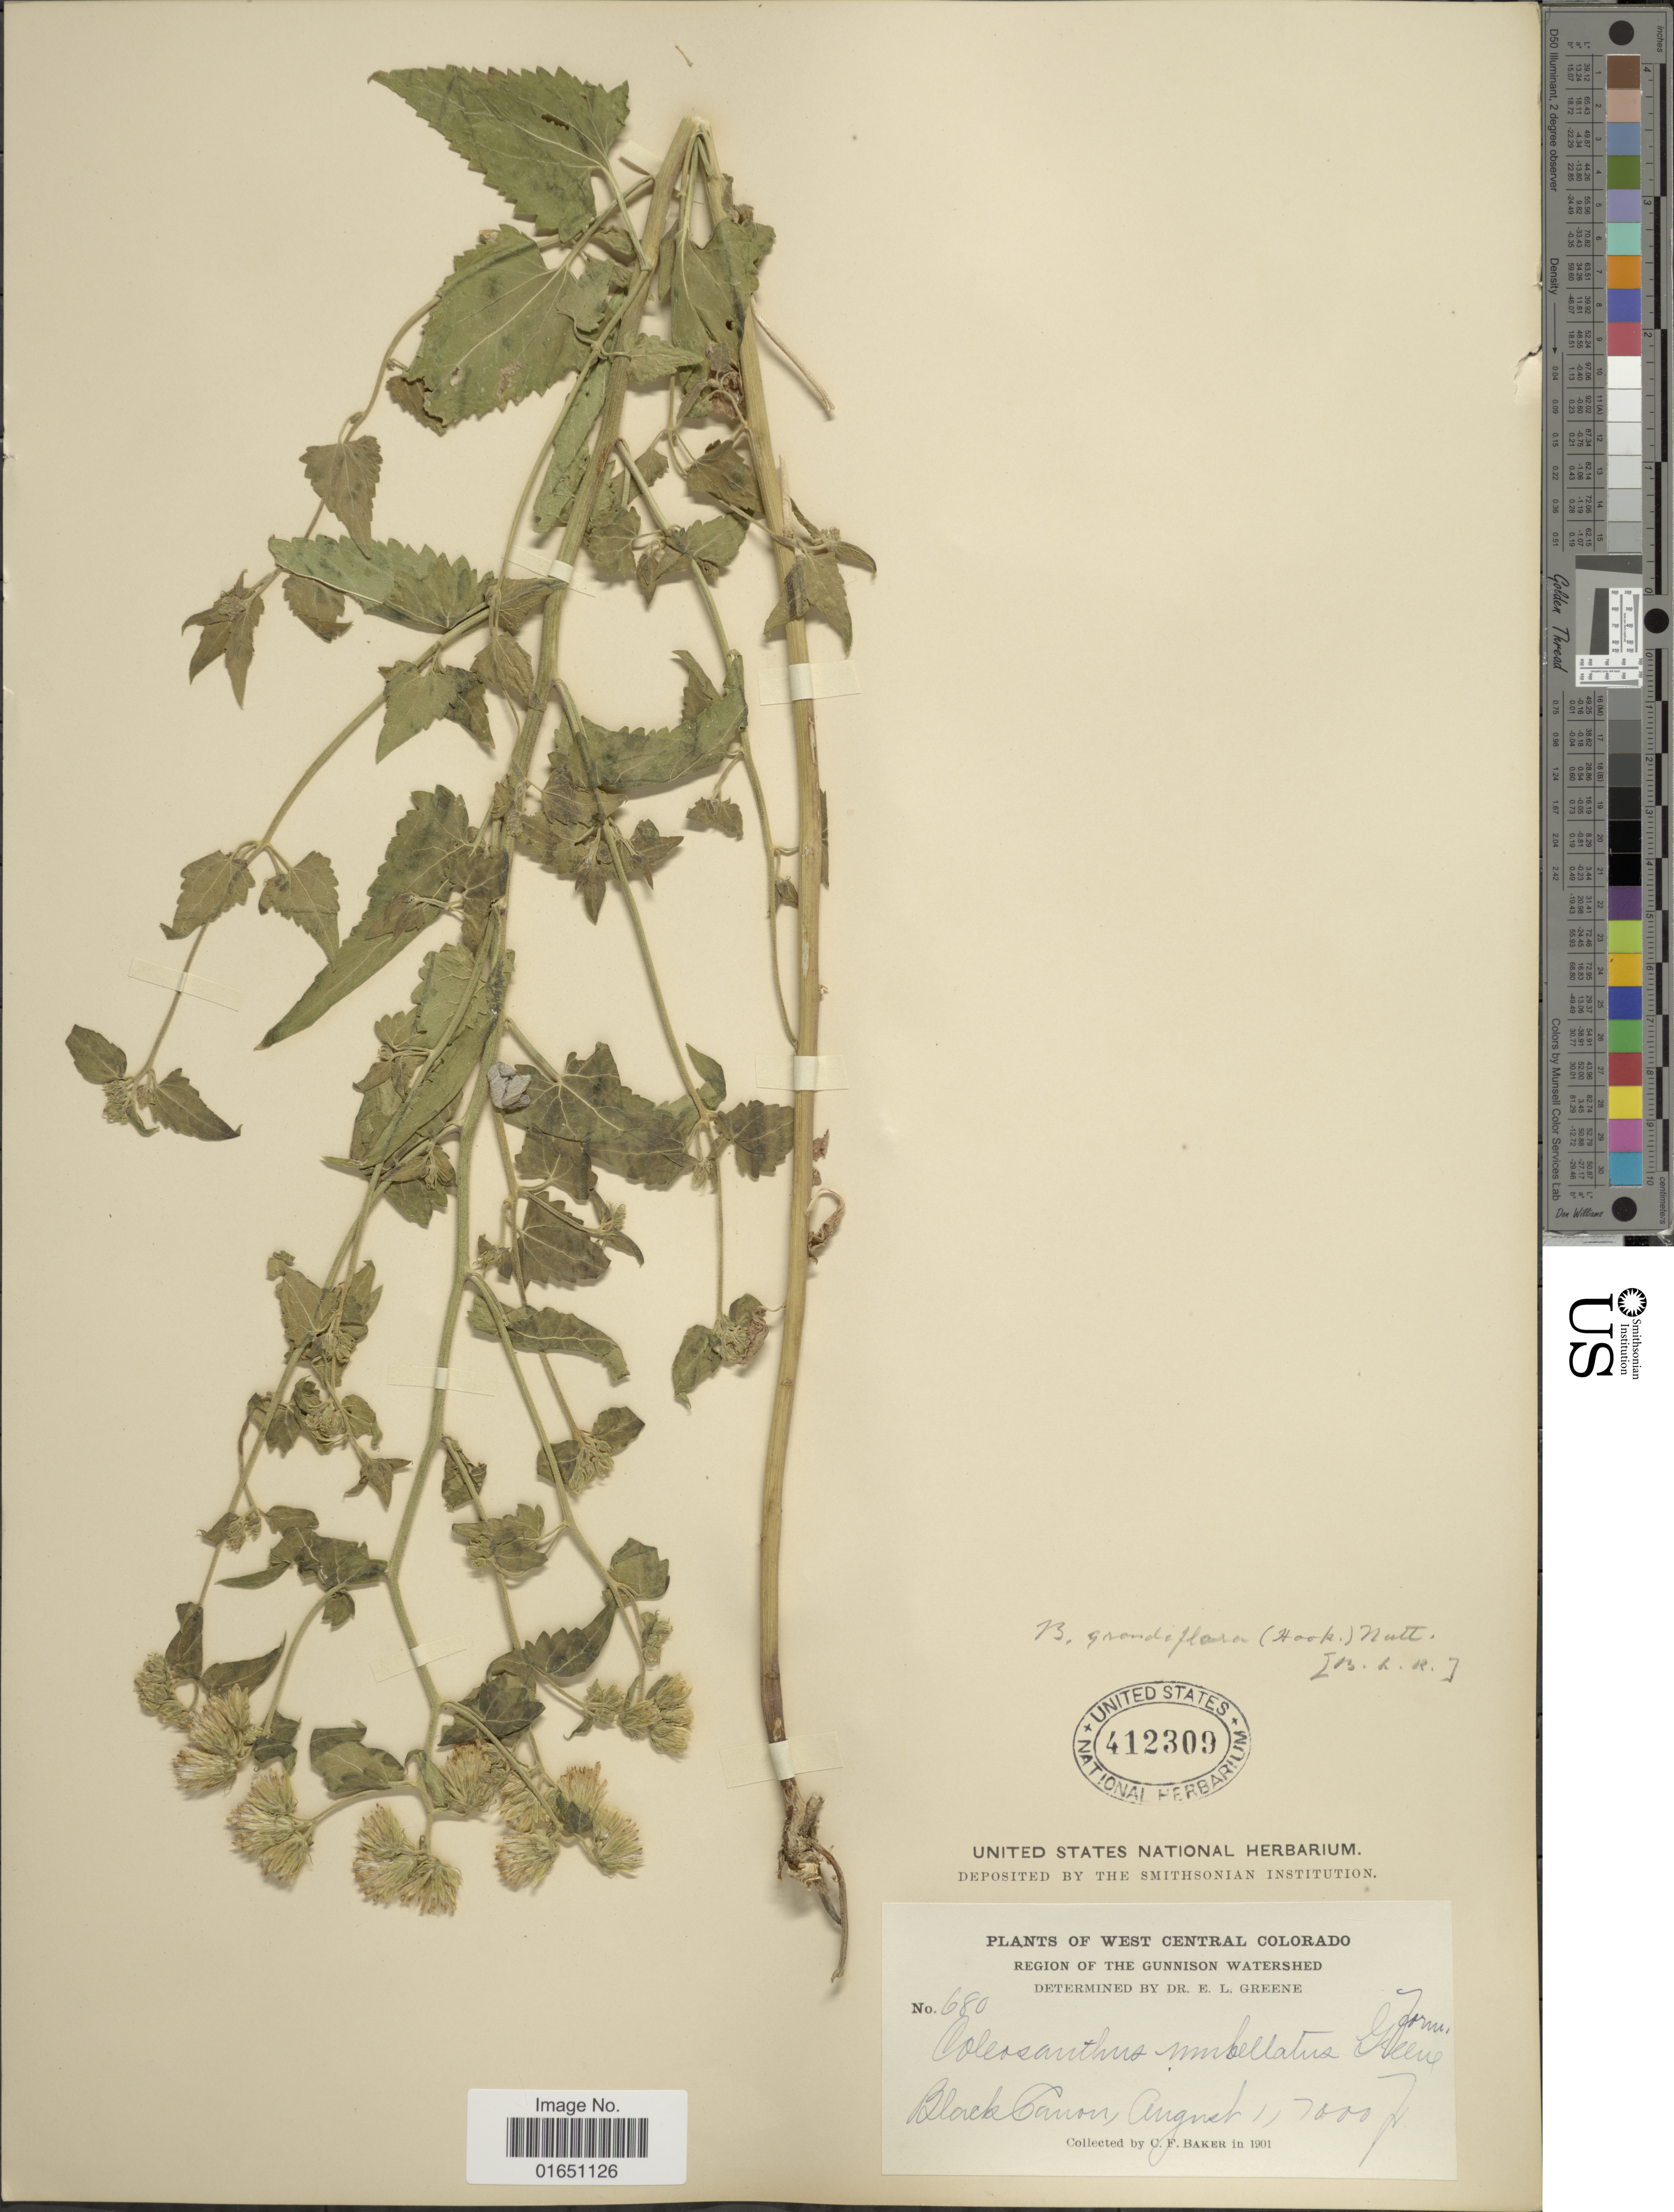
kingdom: Plantae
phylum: Tracheophyta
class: Magnoliopsida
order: Asterales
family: Asteraceae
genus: Brickellia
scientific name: Brickellia grandiflora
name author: (Hook.) Nutt.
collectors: C. F. Baker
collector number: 680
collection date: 1901-08-01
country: United States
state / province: Colorado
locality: West Central Colorado, The Gunnisin Watershed, Black Canon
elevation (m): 2134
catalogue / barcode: US 412309